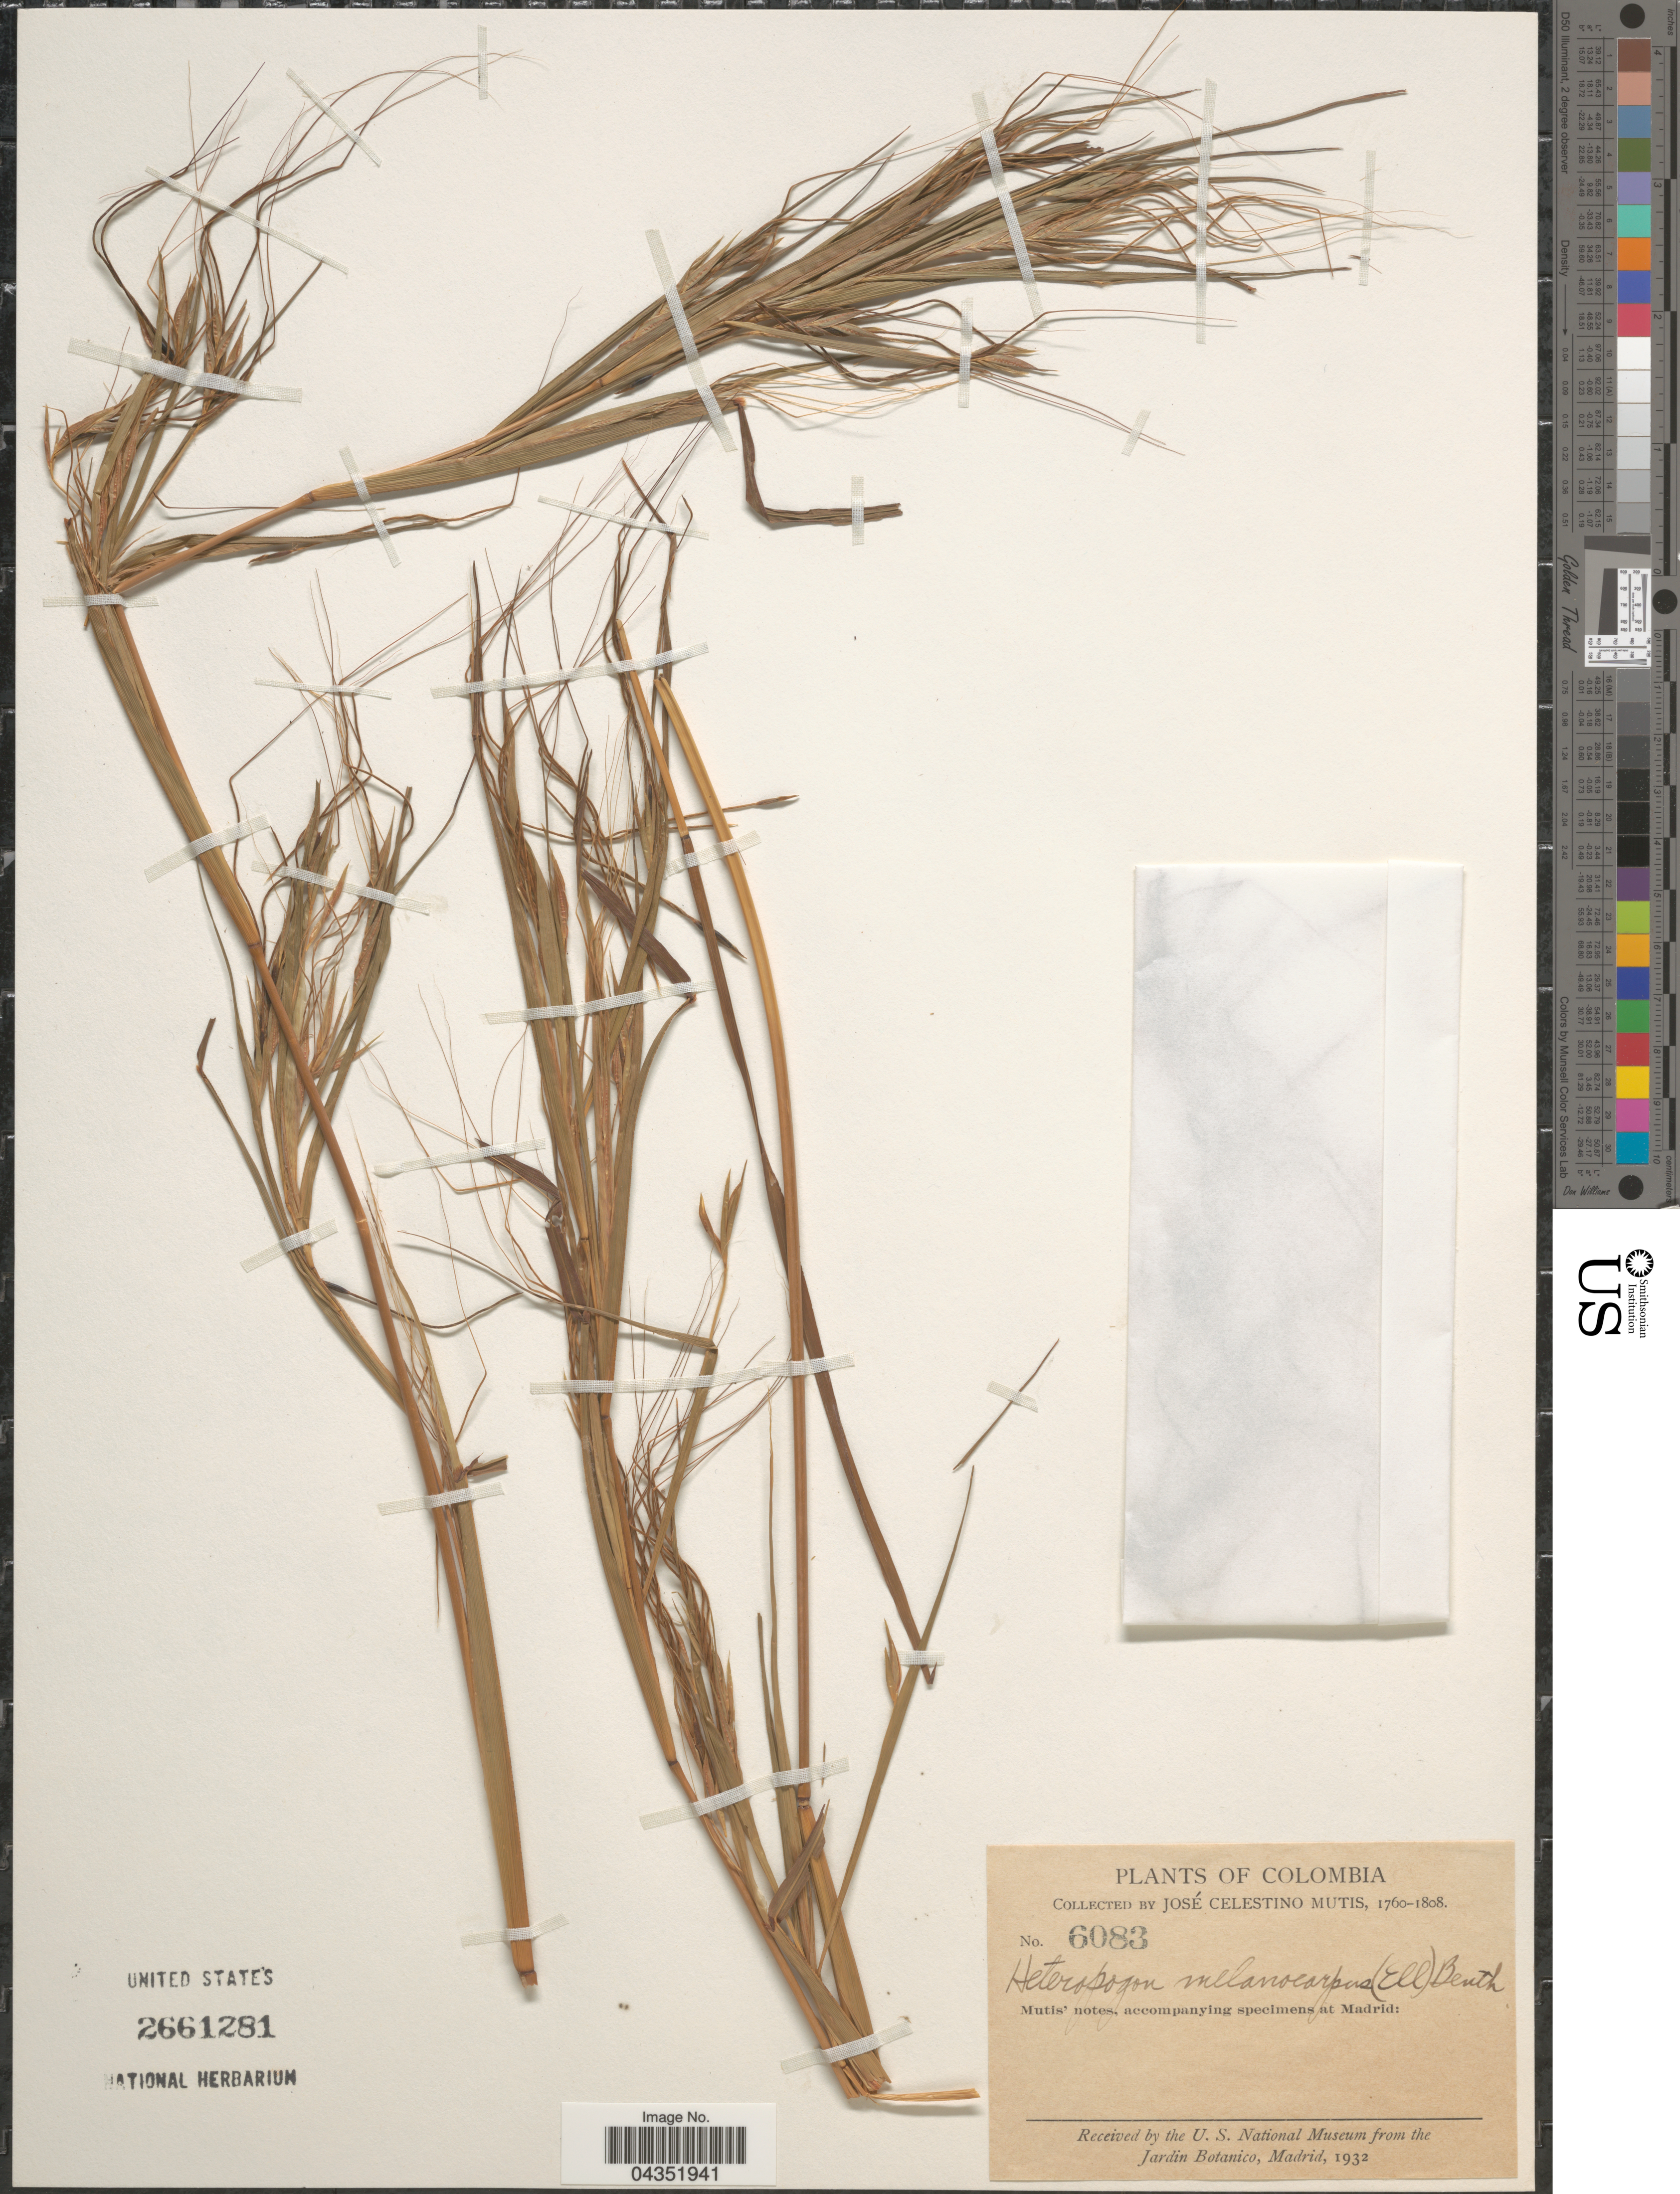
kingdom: Plantae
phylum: Tracheophyta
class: Liliopsida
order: Poales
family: Poaceae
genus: Heteropogon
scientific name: Heteropogon sp.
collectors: J. C. B. Mutis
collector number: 6083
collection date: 1760/1808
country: Colombia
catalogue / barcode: US 2661281